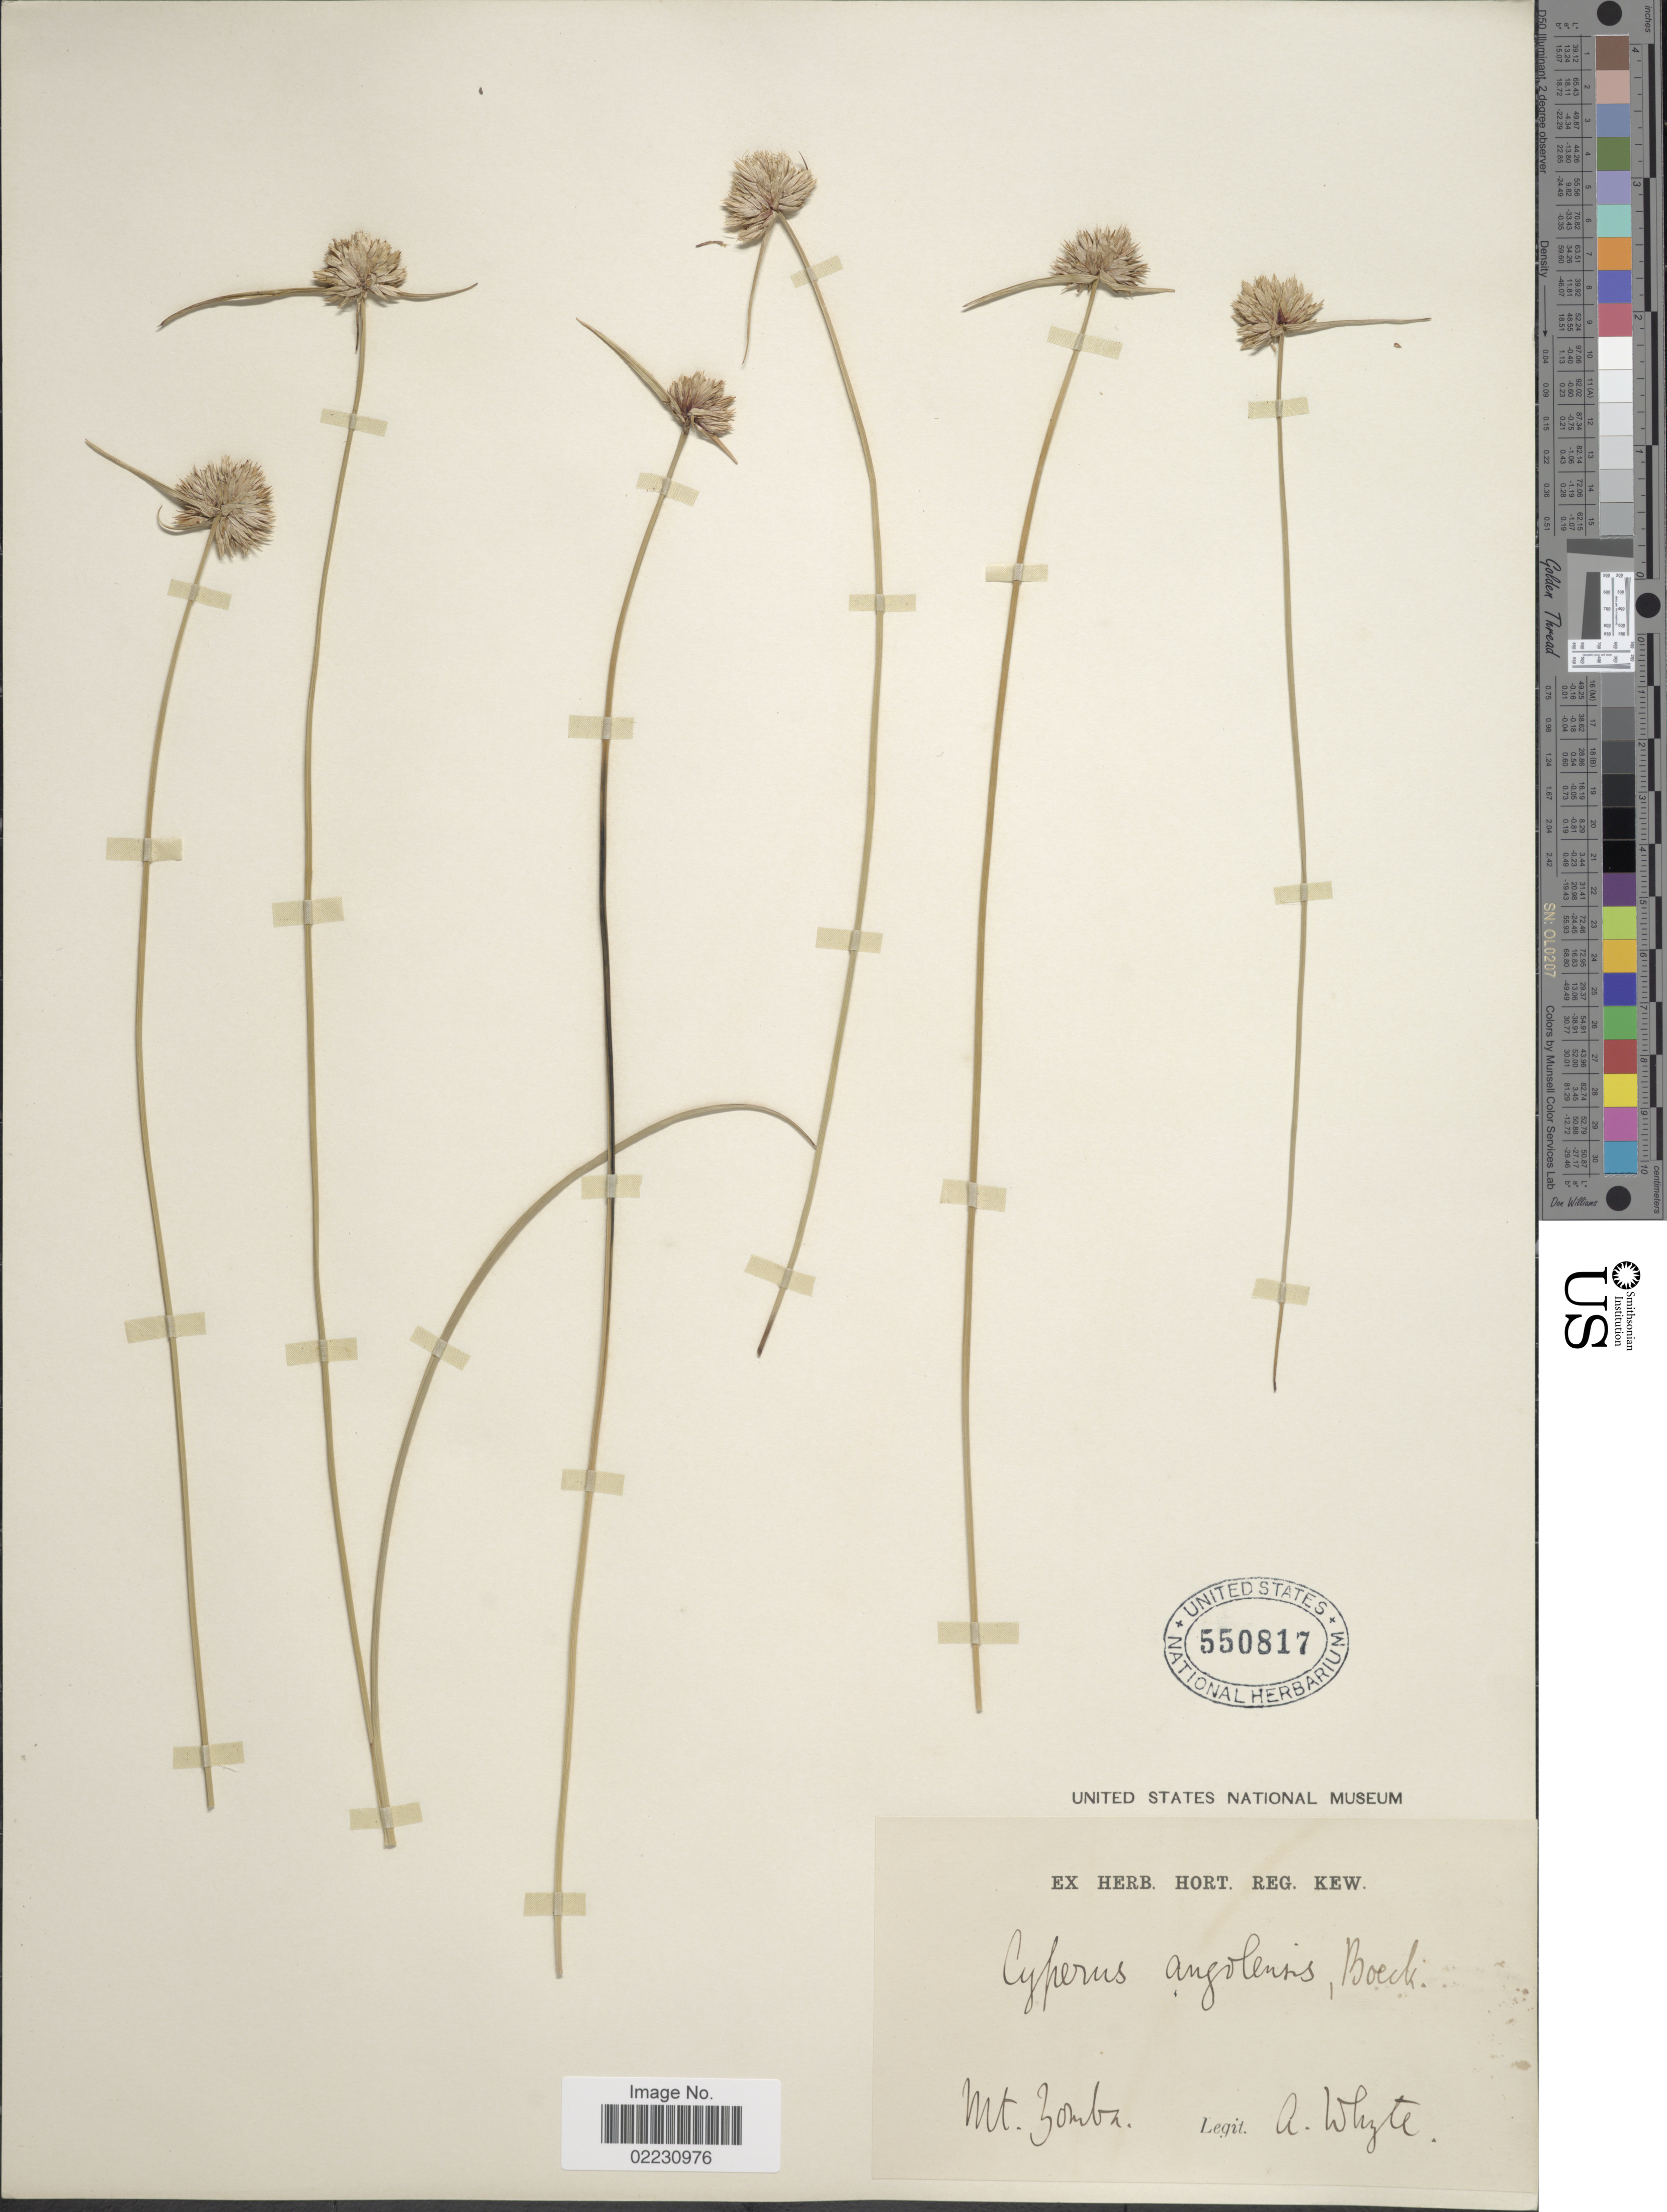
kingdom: Plantae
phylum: Tracheophyta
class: Liliopsida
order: Poales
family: Cyperaceae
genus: Cyperus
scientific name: Cyperus angolensis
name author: Boeckeler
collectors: A. Whyte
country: Malawi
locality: Mt. Zomba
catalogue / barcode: US 550817